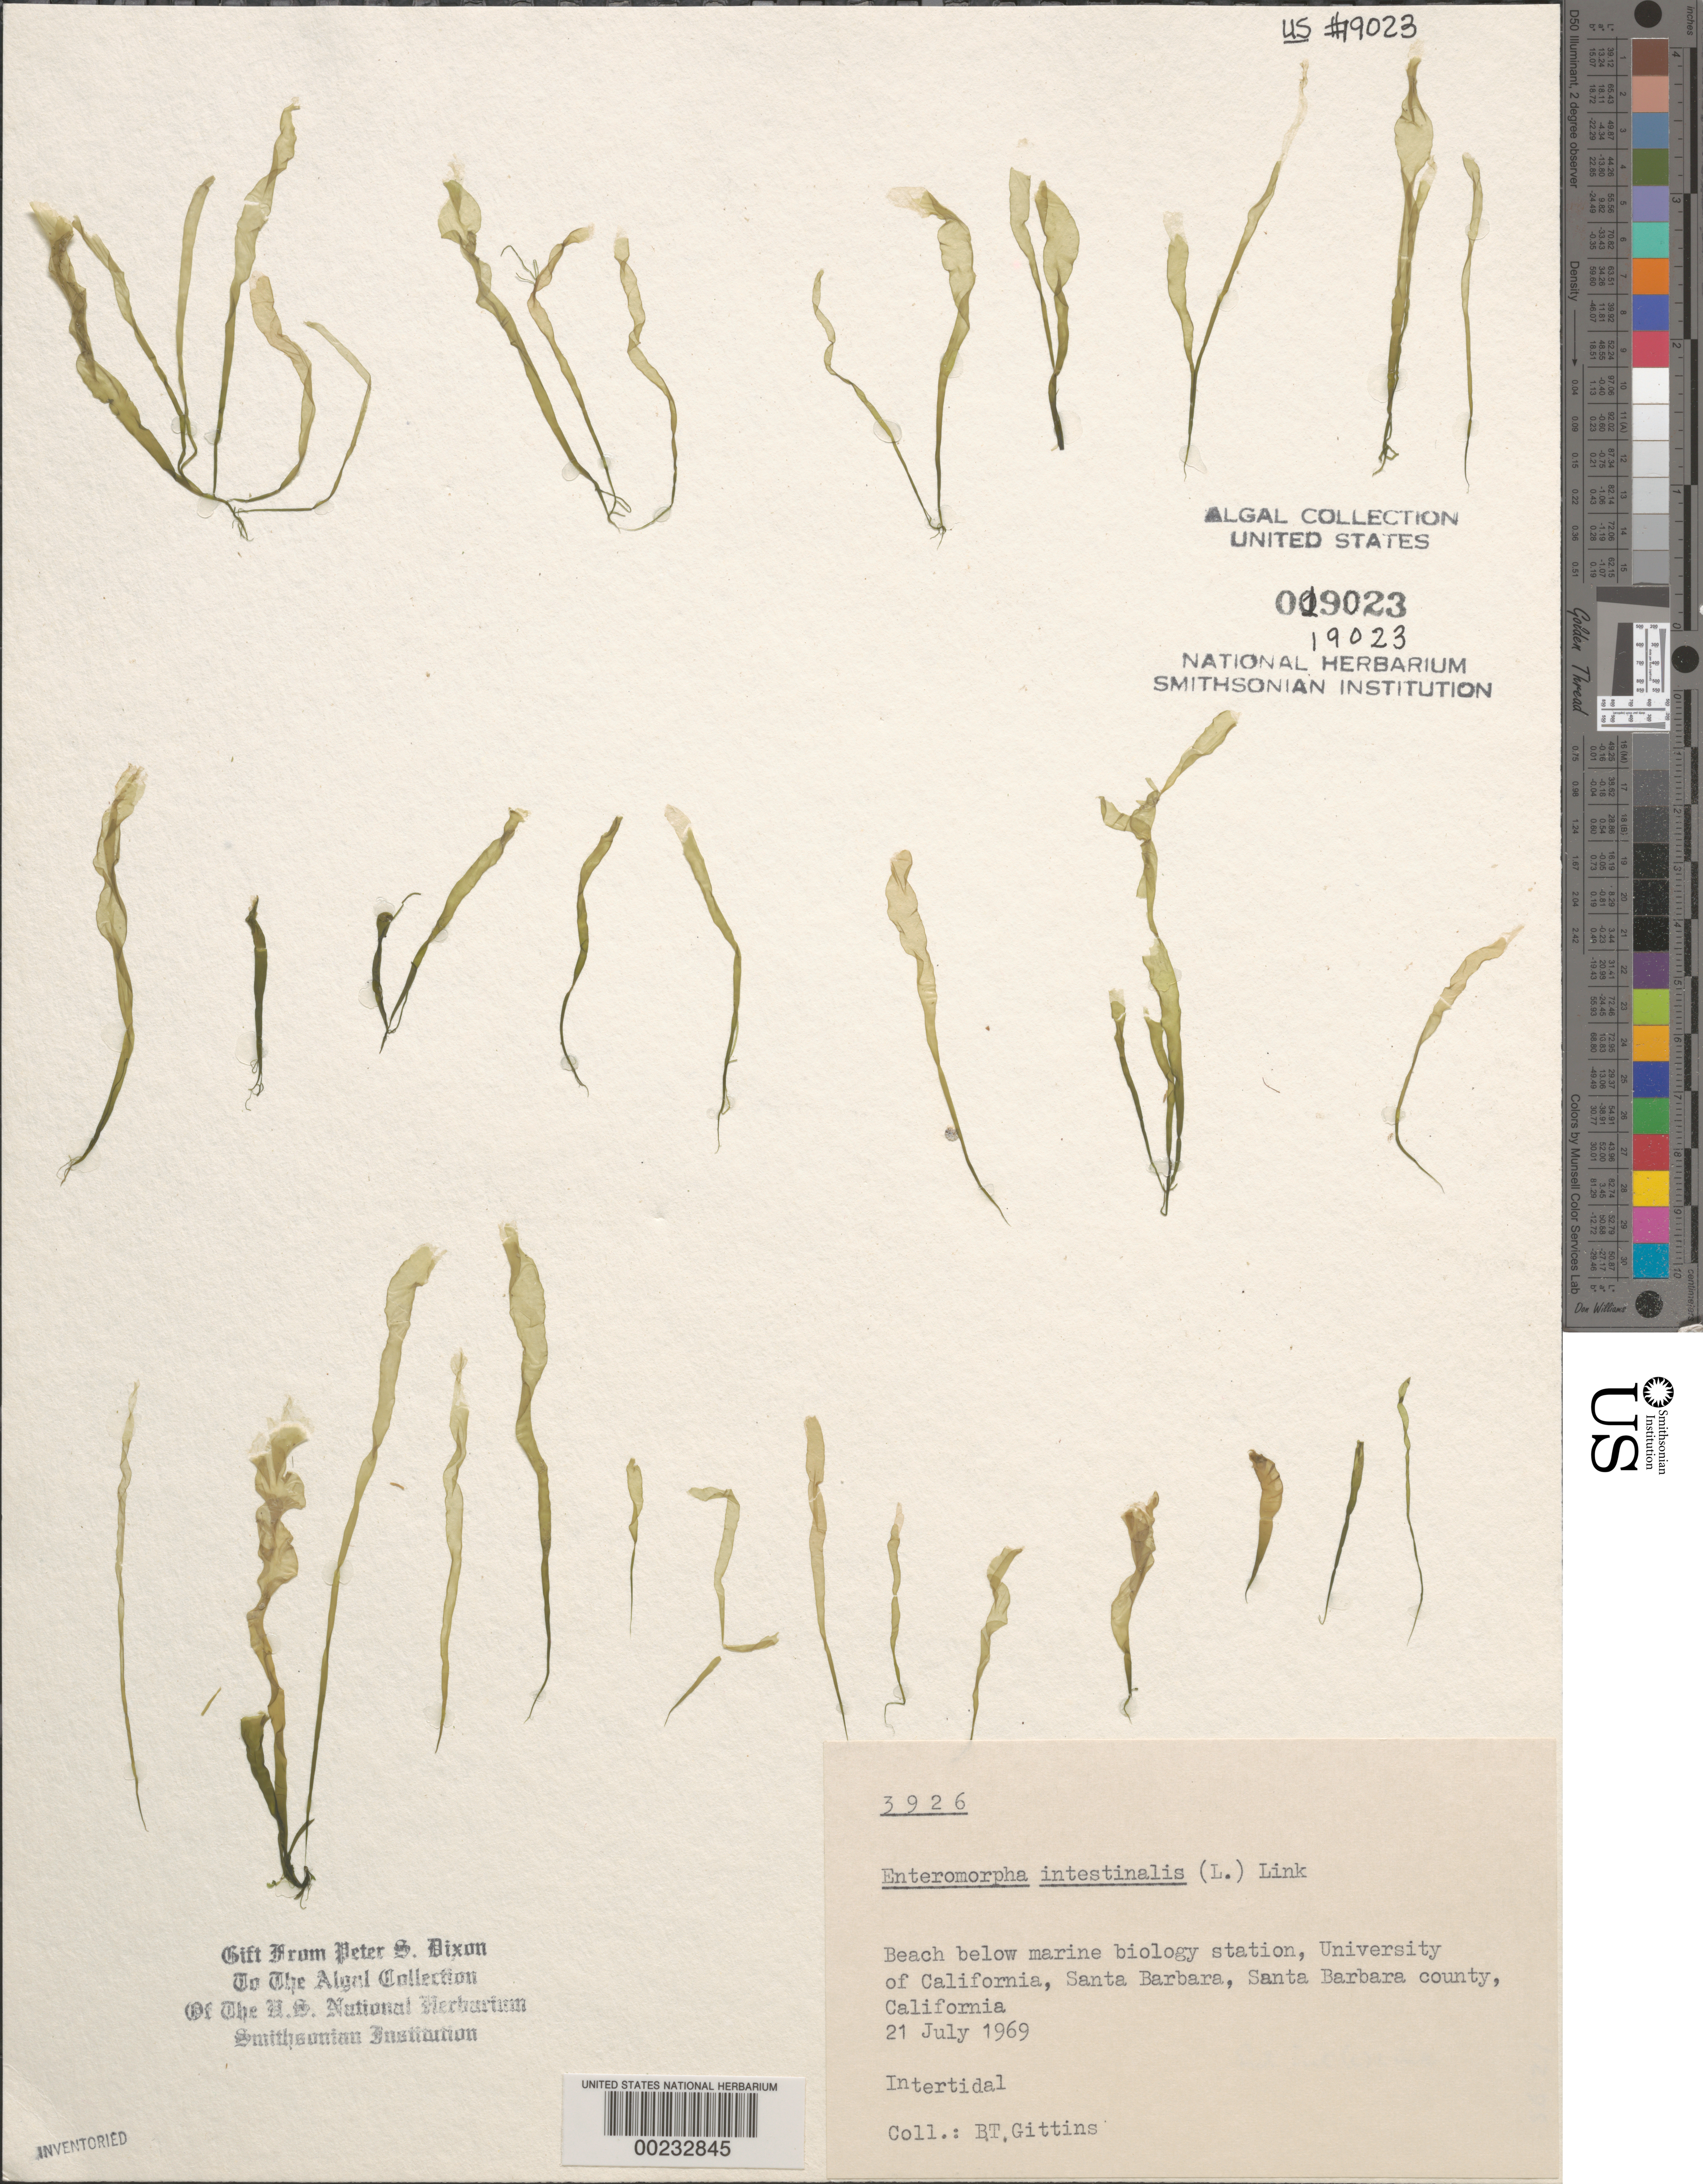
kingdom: Plantae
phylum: Chlorophyta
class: Ulvophyceae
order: Ulvales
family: Ulvaceae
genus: Ulva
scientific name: Ulva intestinalis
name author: L.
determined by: Algae name updating Project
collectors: B. Gittins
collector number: PSD 3926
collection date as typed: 21 Jul 1969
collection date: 1969-07-21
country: United States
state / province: California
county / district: Santa Barbara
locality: Santa Barbara, University of California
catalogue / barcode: US 19023